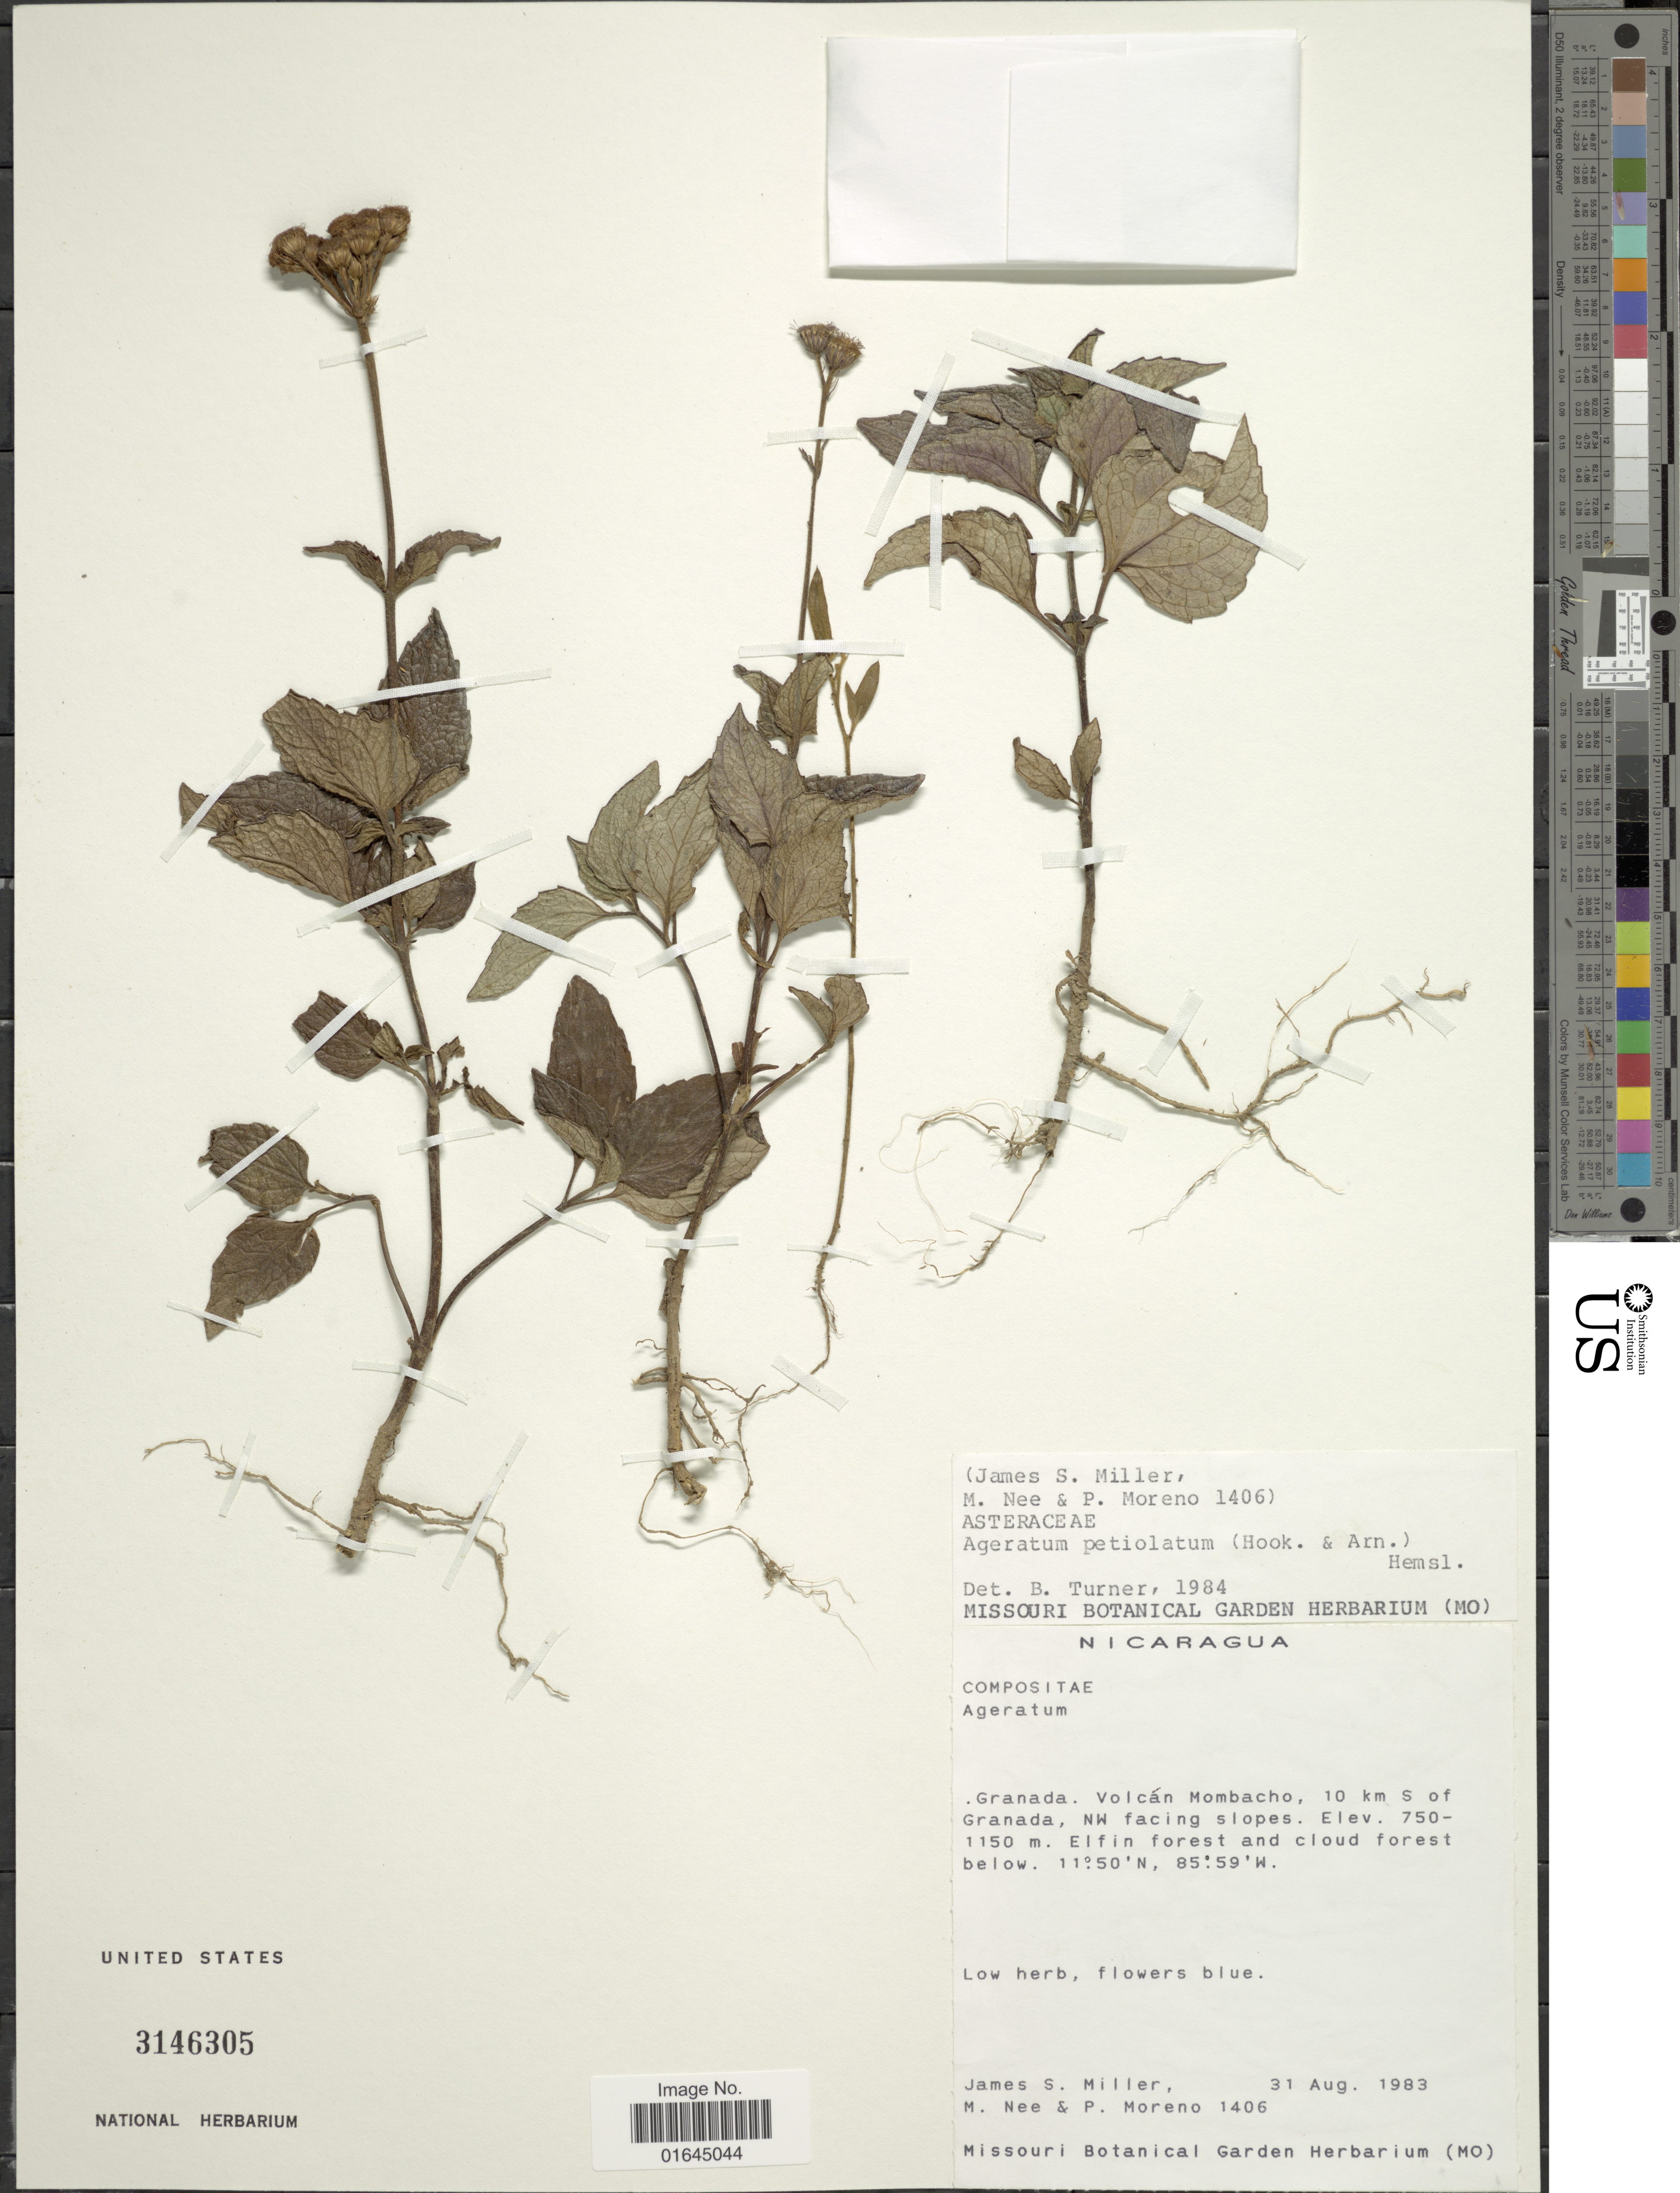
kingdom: Plantae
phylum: Tracheophyta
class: Magnoliopsida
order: Asterales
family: Asteraceae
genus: Ageratum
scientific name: Ageratum petiolatum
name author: (Hook. & Arn.) Hemsl.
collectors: J. S. Miller, M. Nee & P. Moreno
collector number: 1406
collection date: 1983-08-31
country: Nicaragua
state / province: Granada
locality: Volcán Mombacho, 10 km S of Granada, NW facing slopes.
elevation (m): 750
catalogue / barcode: US 3146305